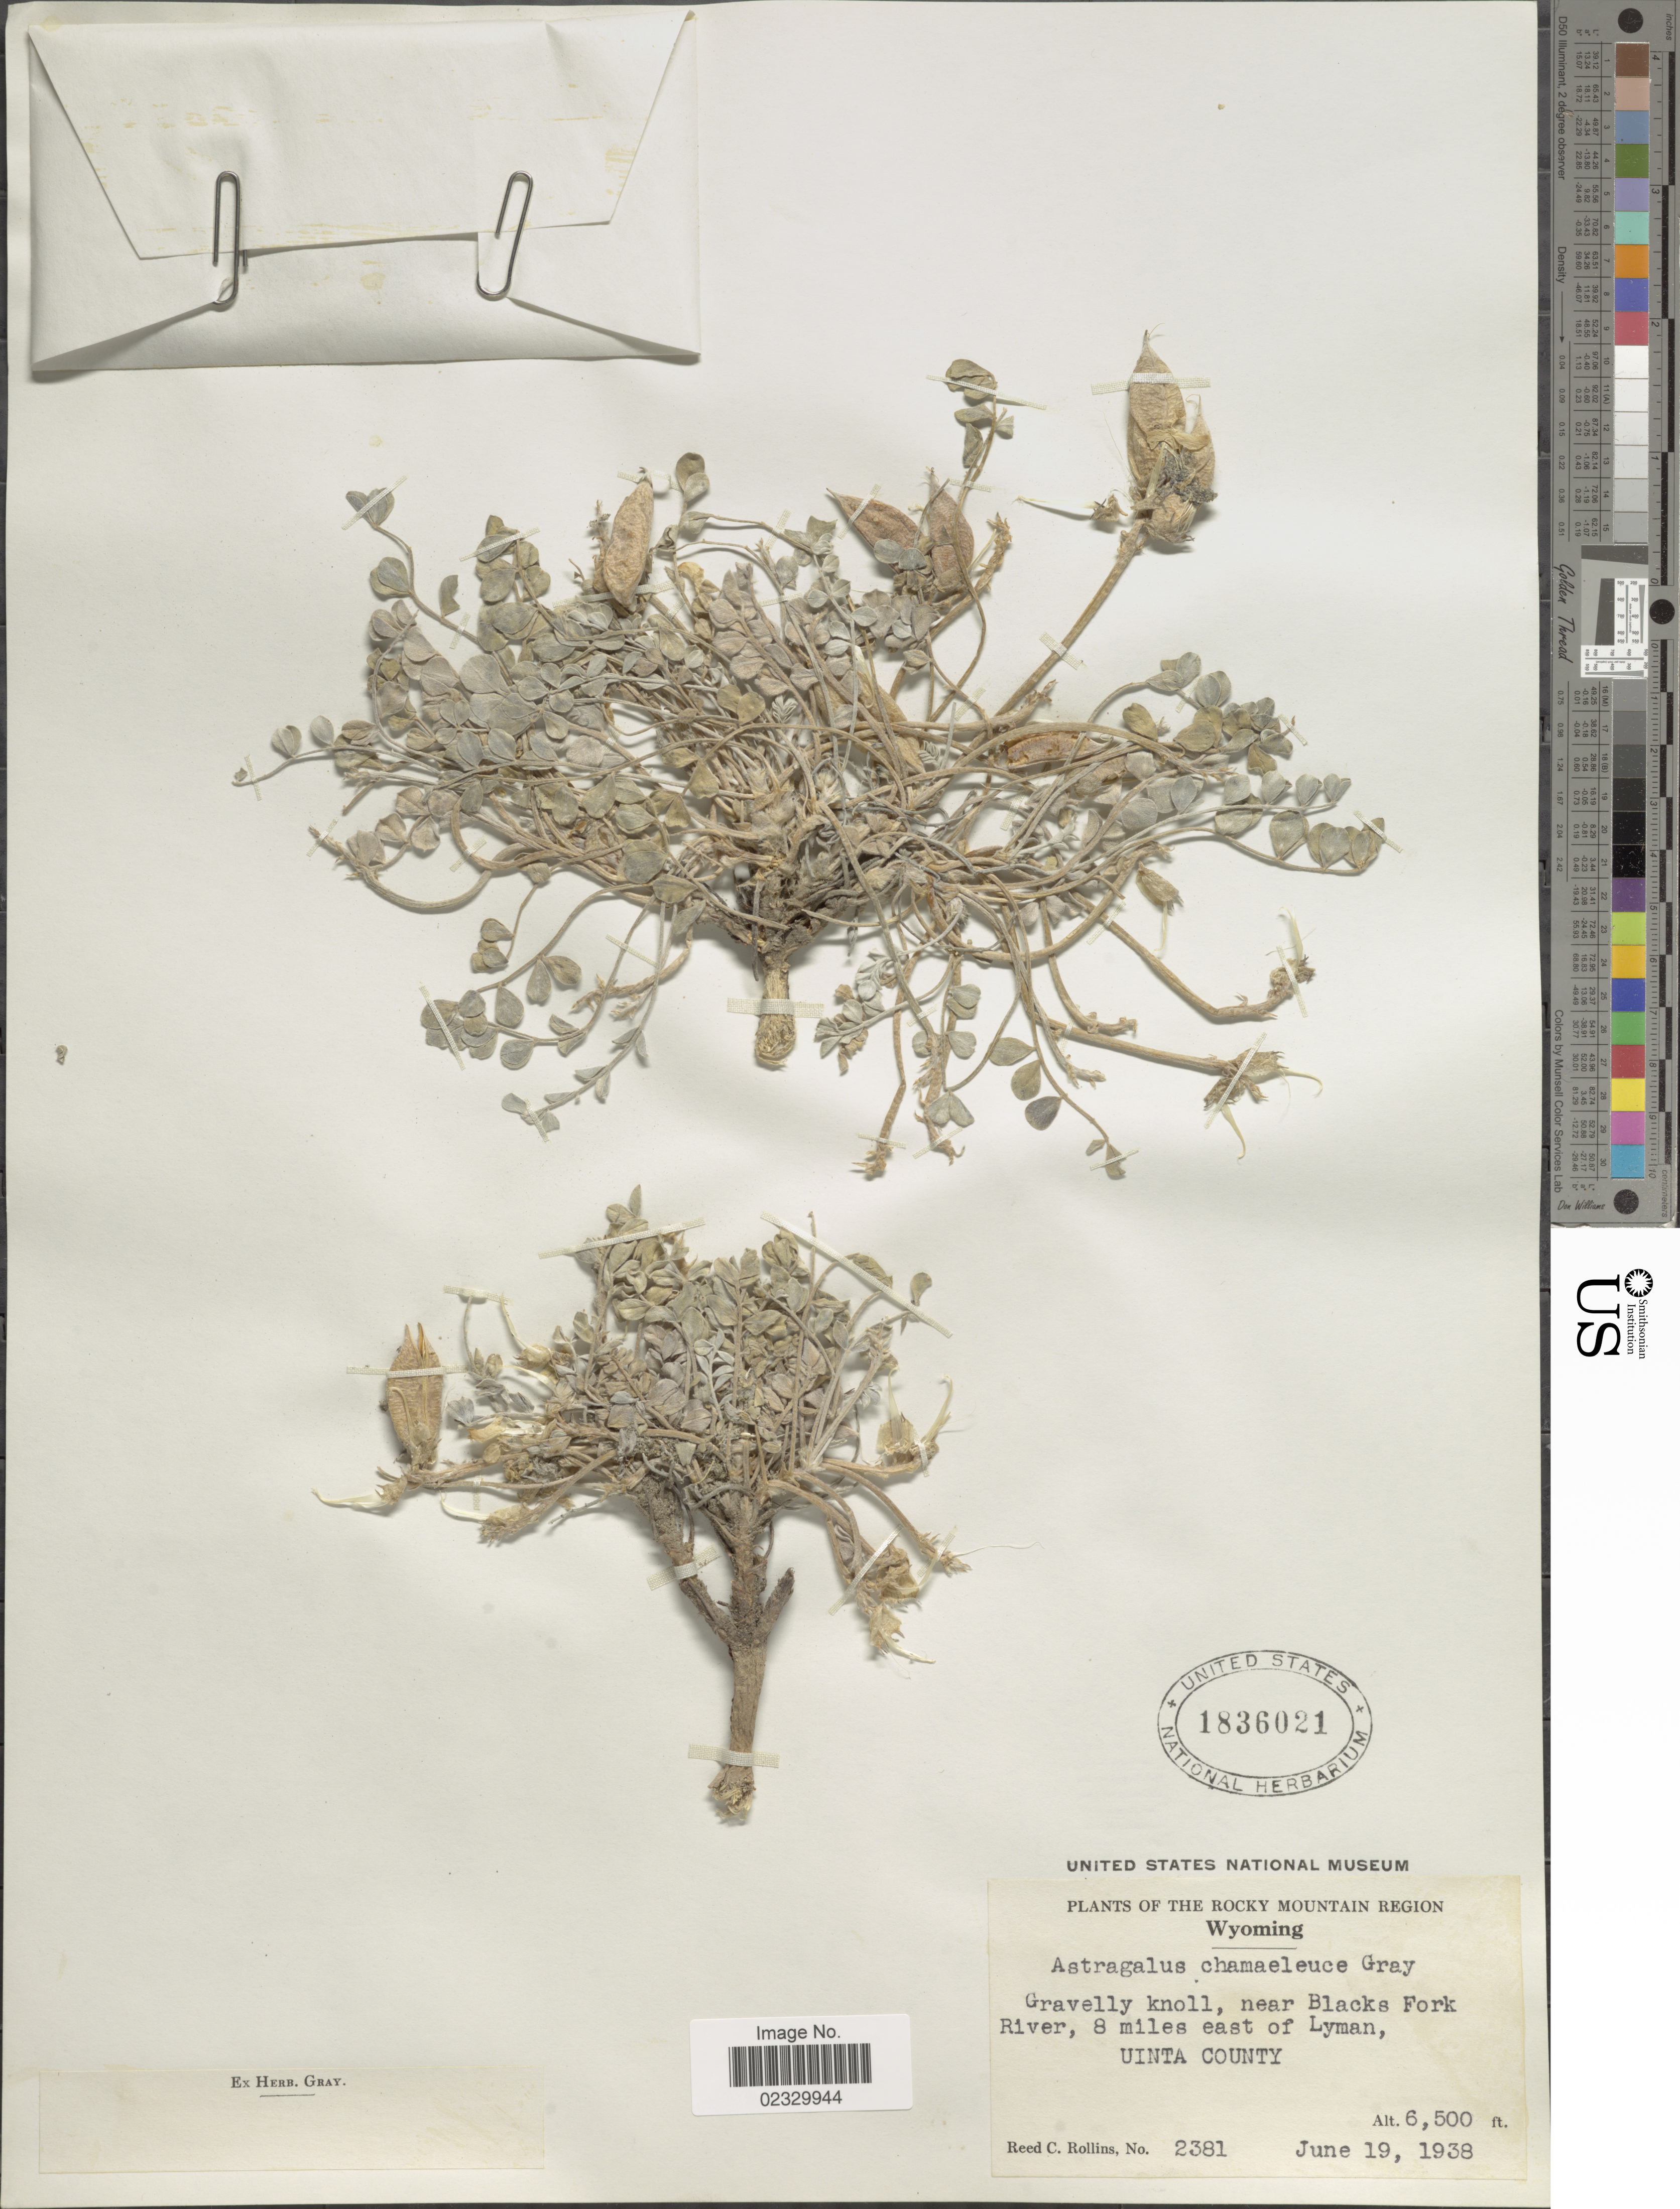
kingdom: Plantae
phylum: Tracheophyta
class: Magnoliopsida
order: Fabales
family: Fabaceae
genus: Astragalus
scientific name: Astragalus cicadae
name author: M.E. Jones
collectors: R. C. Rollins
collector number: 2381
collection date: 1938-06-19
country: United States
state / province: Wyoming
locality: Gravelly knoll, near Blacks Fork River, 8 miles east of Lyman, Uinta County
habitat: gravelly knoll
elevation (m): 1981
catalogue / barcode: US 1836021